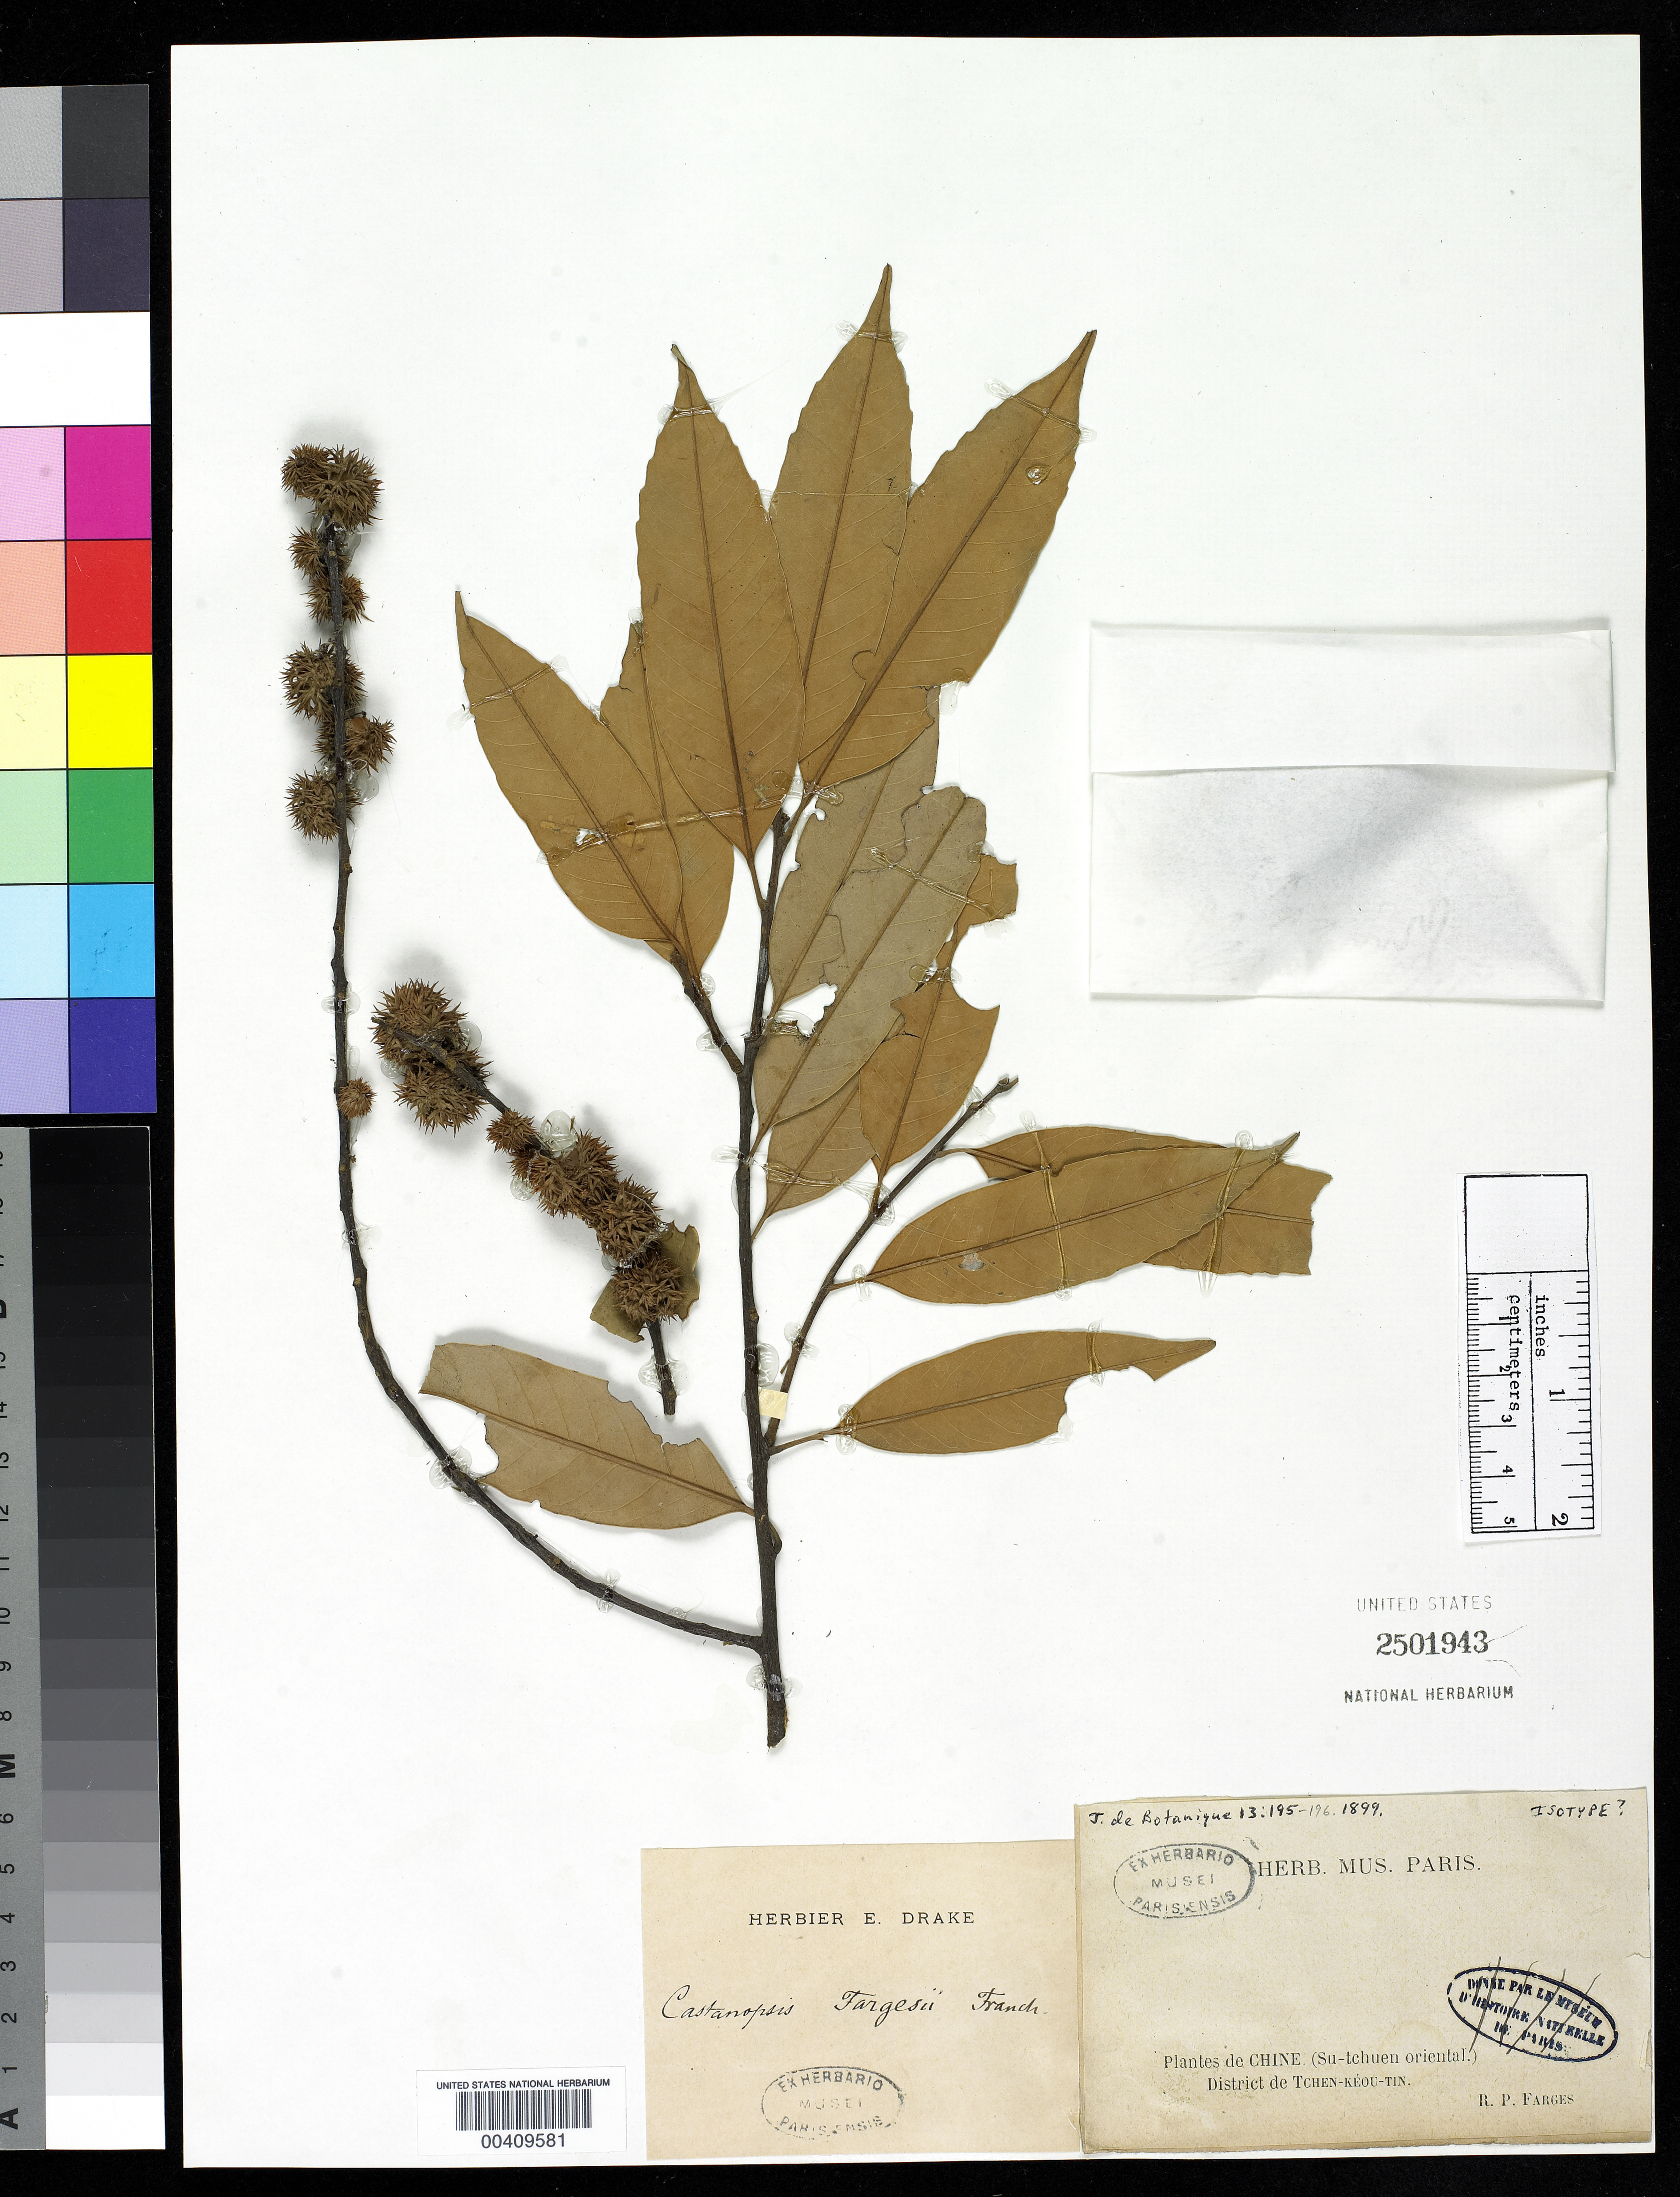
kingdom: Plantae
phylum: Tracheophyta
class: Magnoliopsida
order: Fagales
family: Fagaceae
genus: Castanopsis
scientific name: Castanopsis fargesii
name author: Franch.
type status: Possible Isotype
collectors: P. G. Farges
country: China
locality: Tschuen-Keou-Tin, Su-Tchuen Oriental.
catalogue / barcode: US 2501943